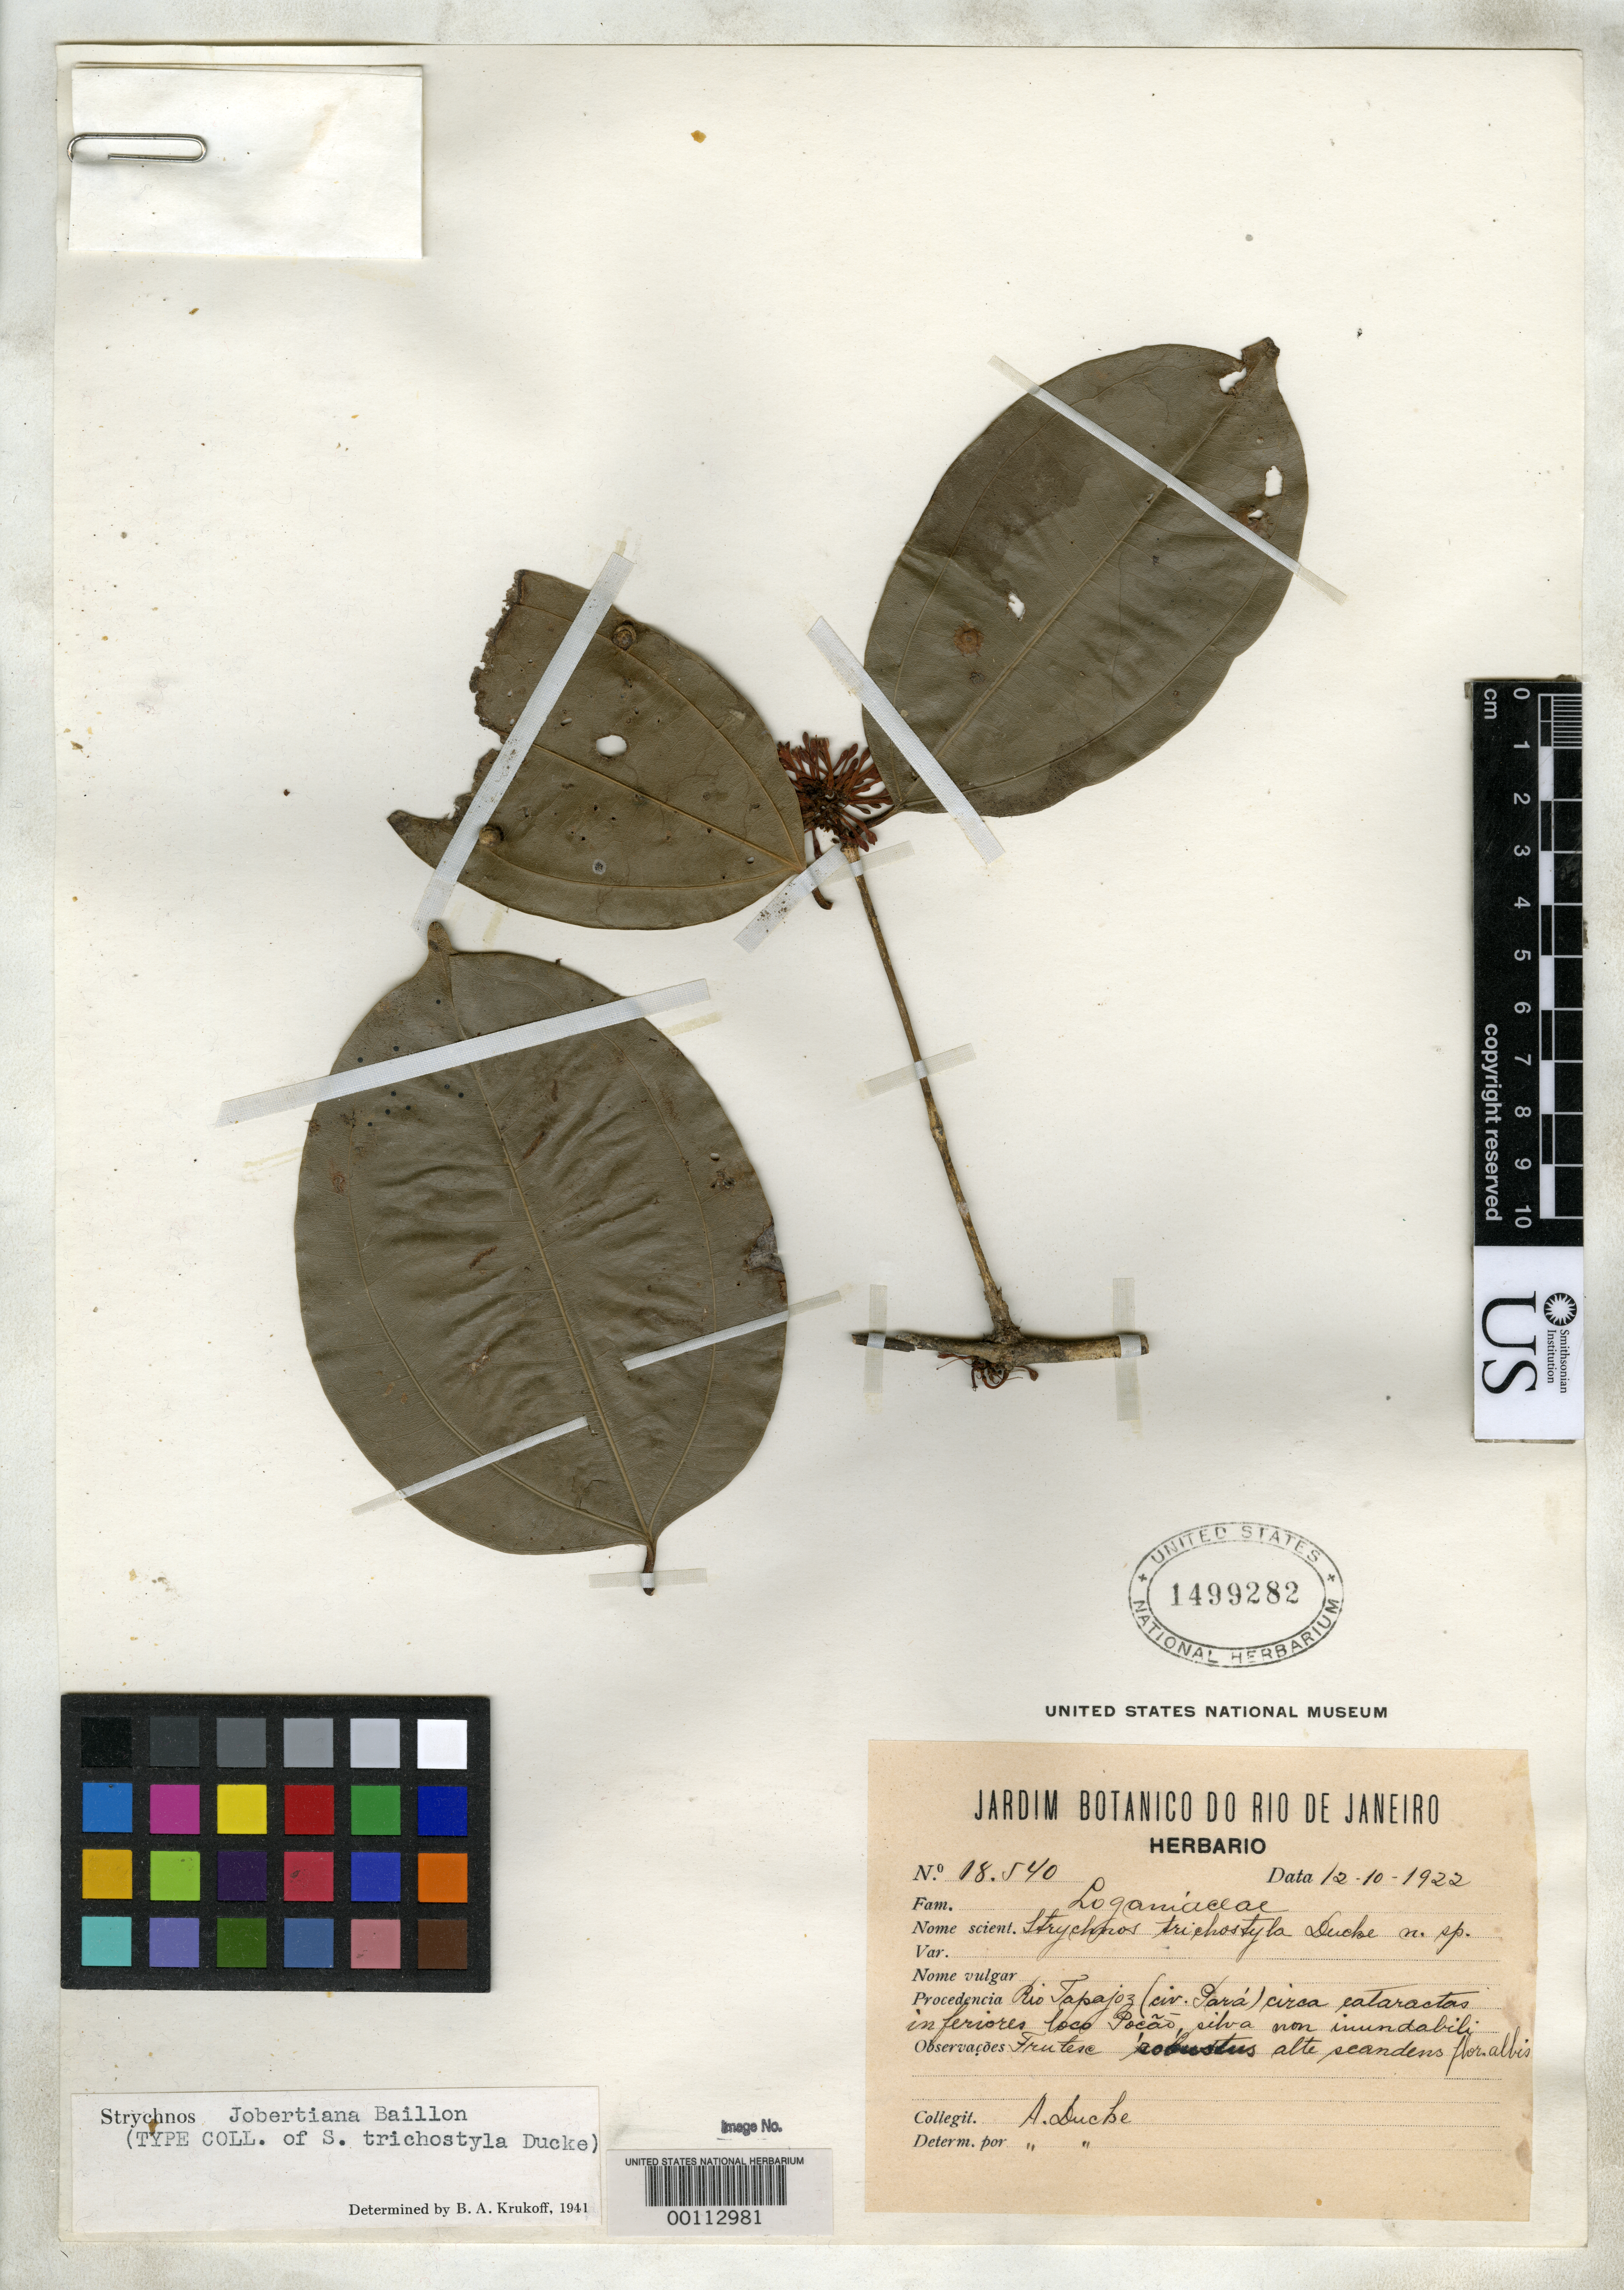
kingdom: Plantae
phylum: Tracheophyta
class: Magnoliopsida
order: Gentianales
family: Loganiaceae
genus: Strychnos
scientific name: Strychnos trichostyla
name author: Ducke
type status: Isotype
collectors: A. Ducke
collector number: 18540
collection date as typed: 12 Oct 1922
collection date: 1922-10-12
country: Brazil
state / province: Pará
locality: Rio Tapajoz near Para.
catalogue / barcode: US 1499282